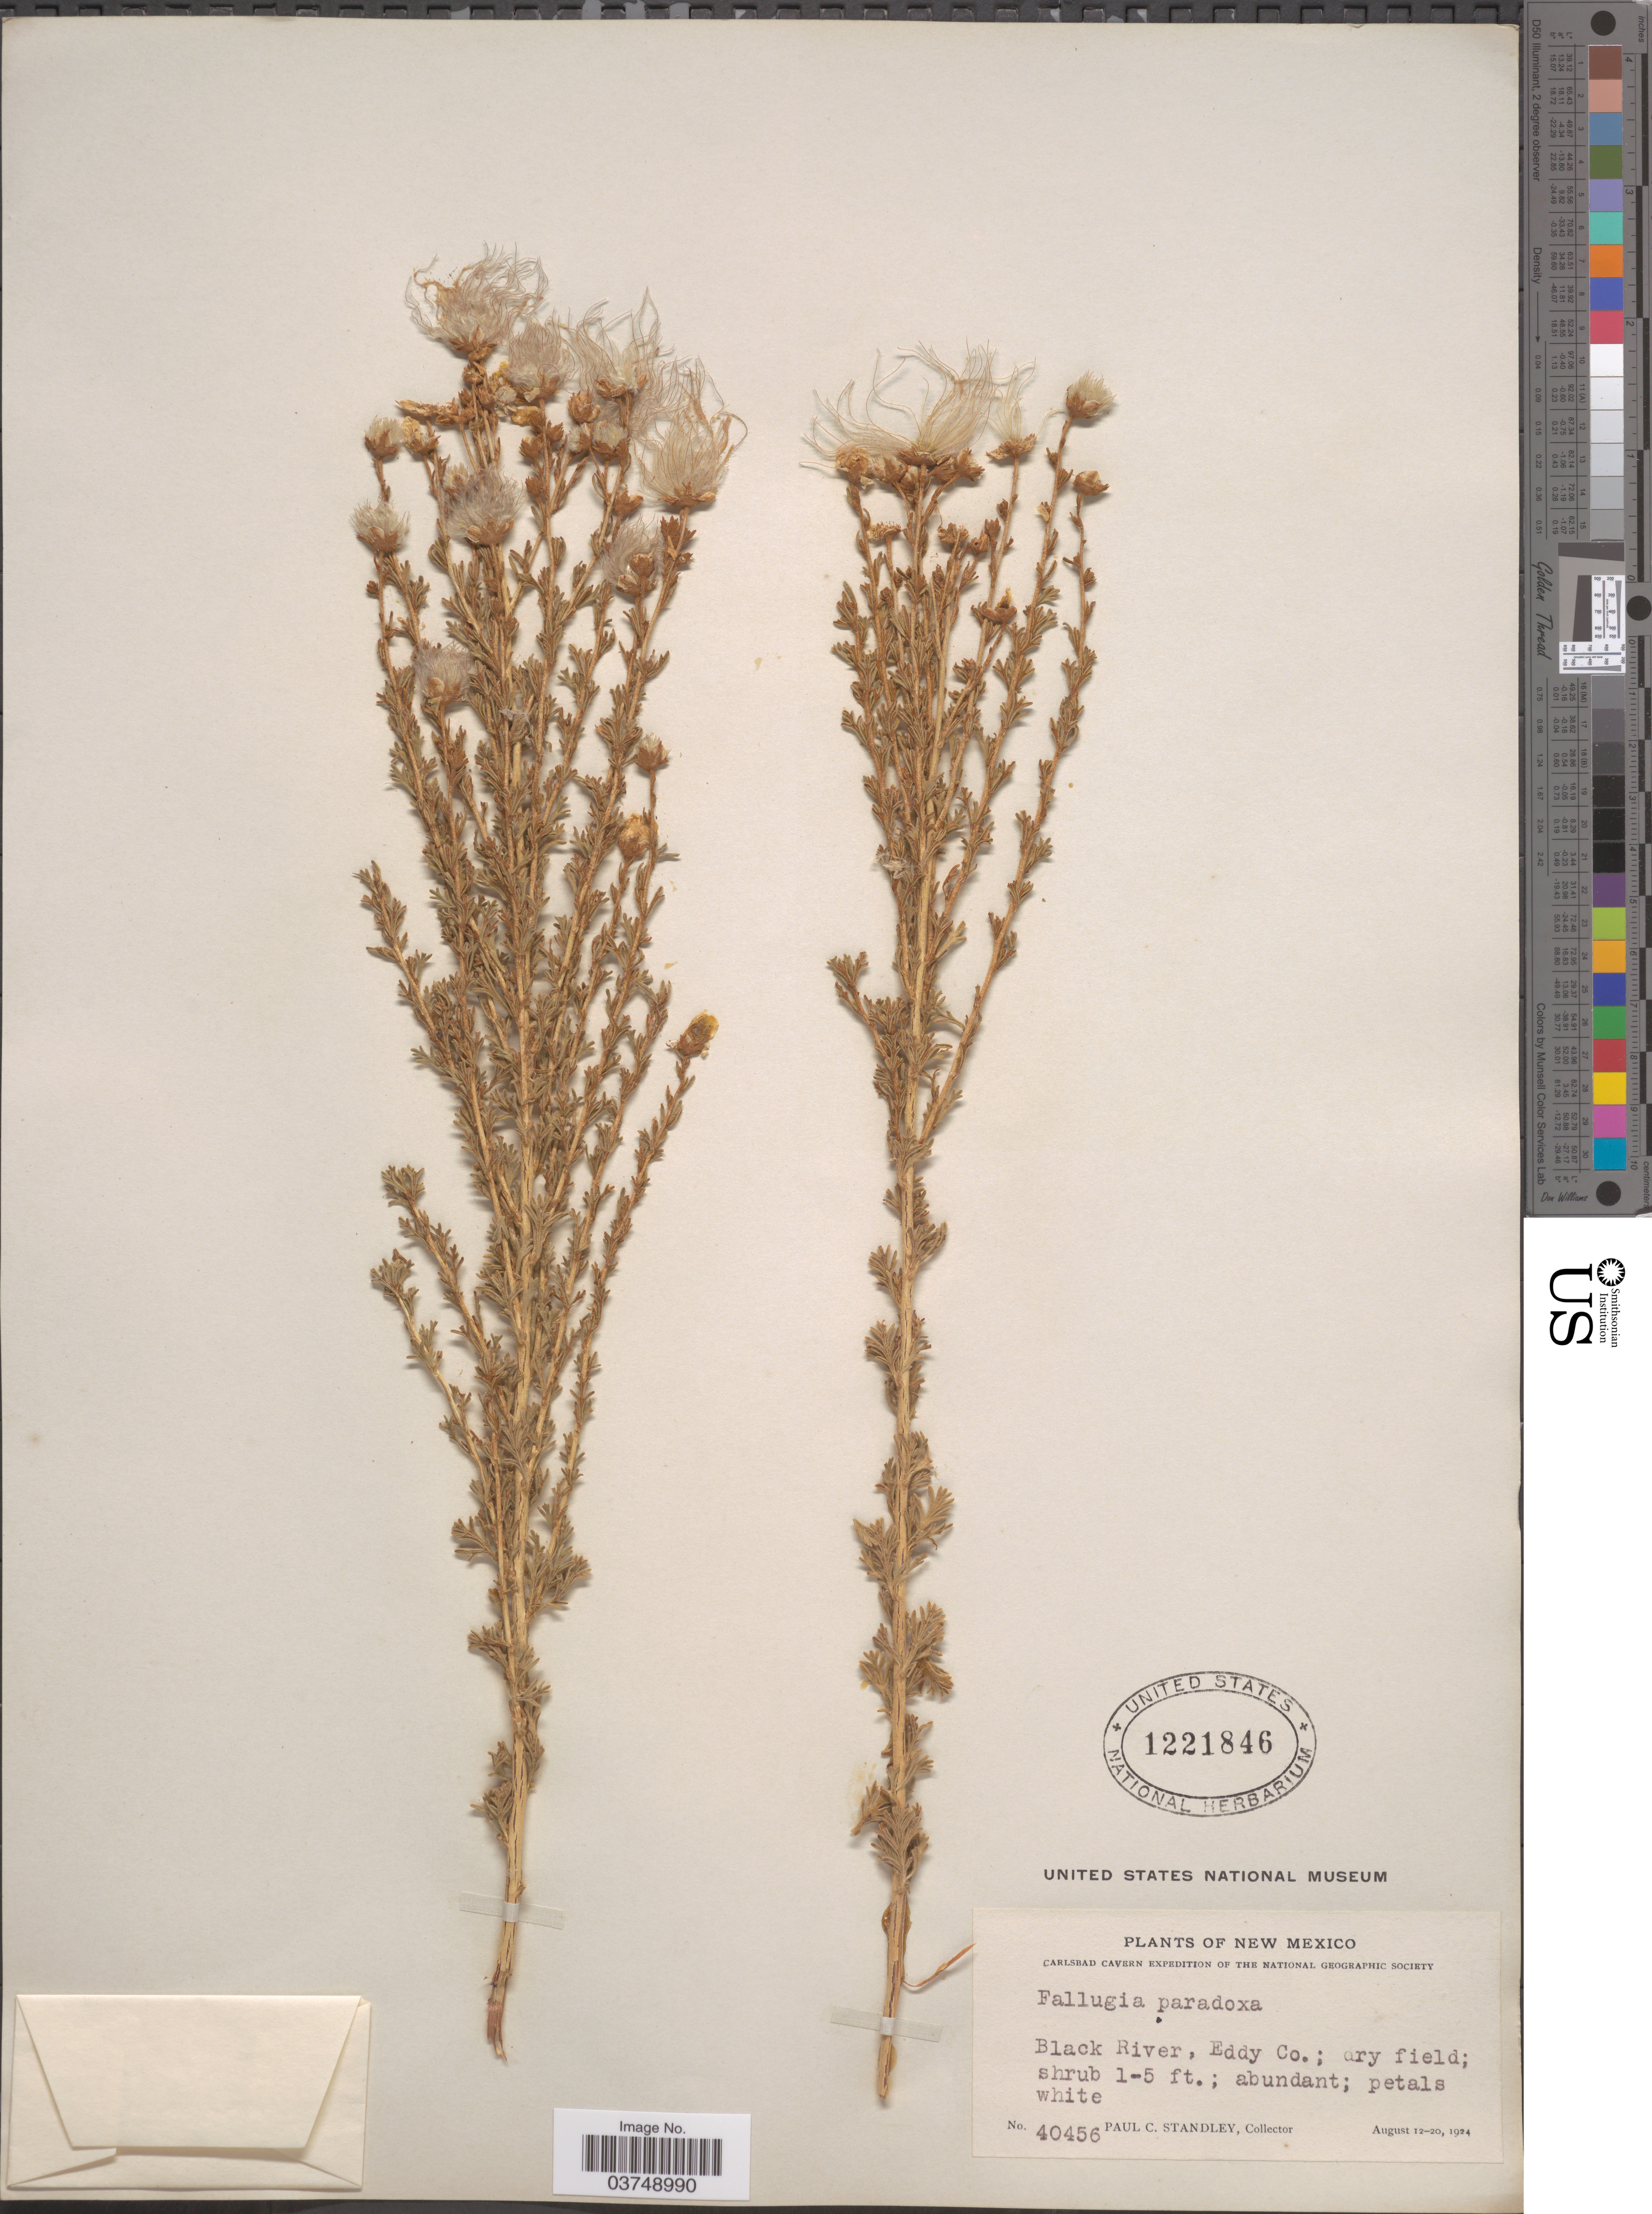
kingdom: Plantae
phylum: Tracheophyta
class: Magnoliopsida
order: Rosales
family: Rosaceae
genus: Fallugia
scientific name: Fallugia acuminata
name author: (Wooton) Rydb.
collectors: P. C. Standley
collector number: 40456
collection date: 1924-08-12/1924-08-20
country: United States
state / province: New Mexico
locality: Black River, Eddy Co.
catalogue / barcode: US 1221846